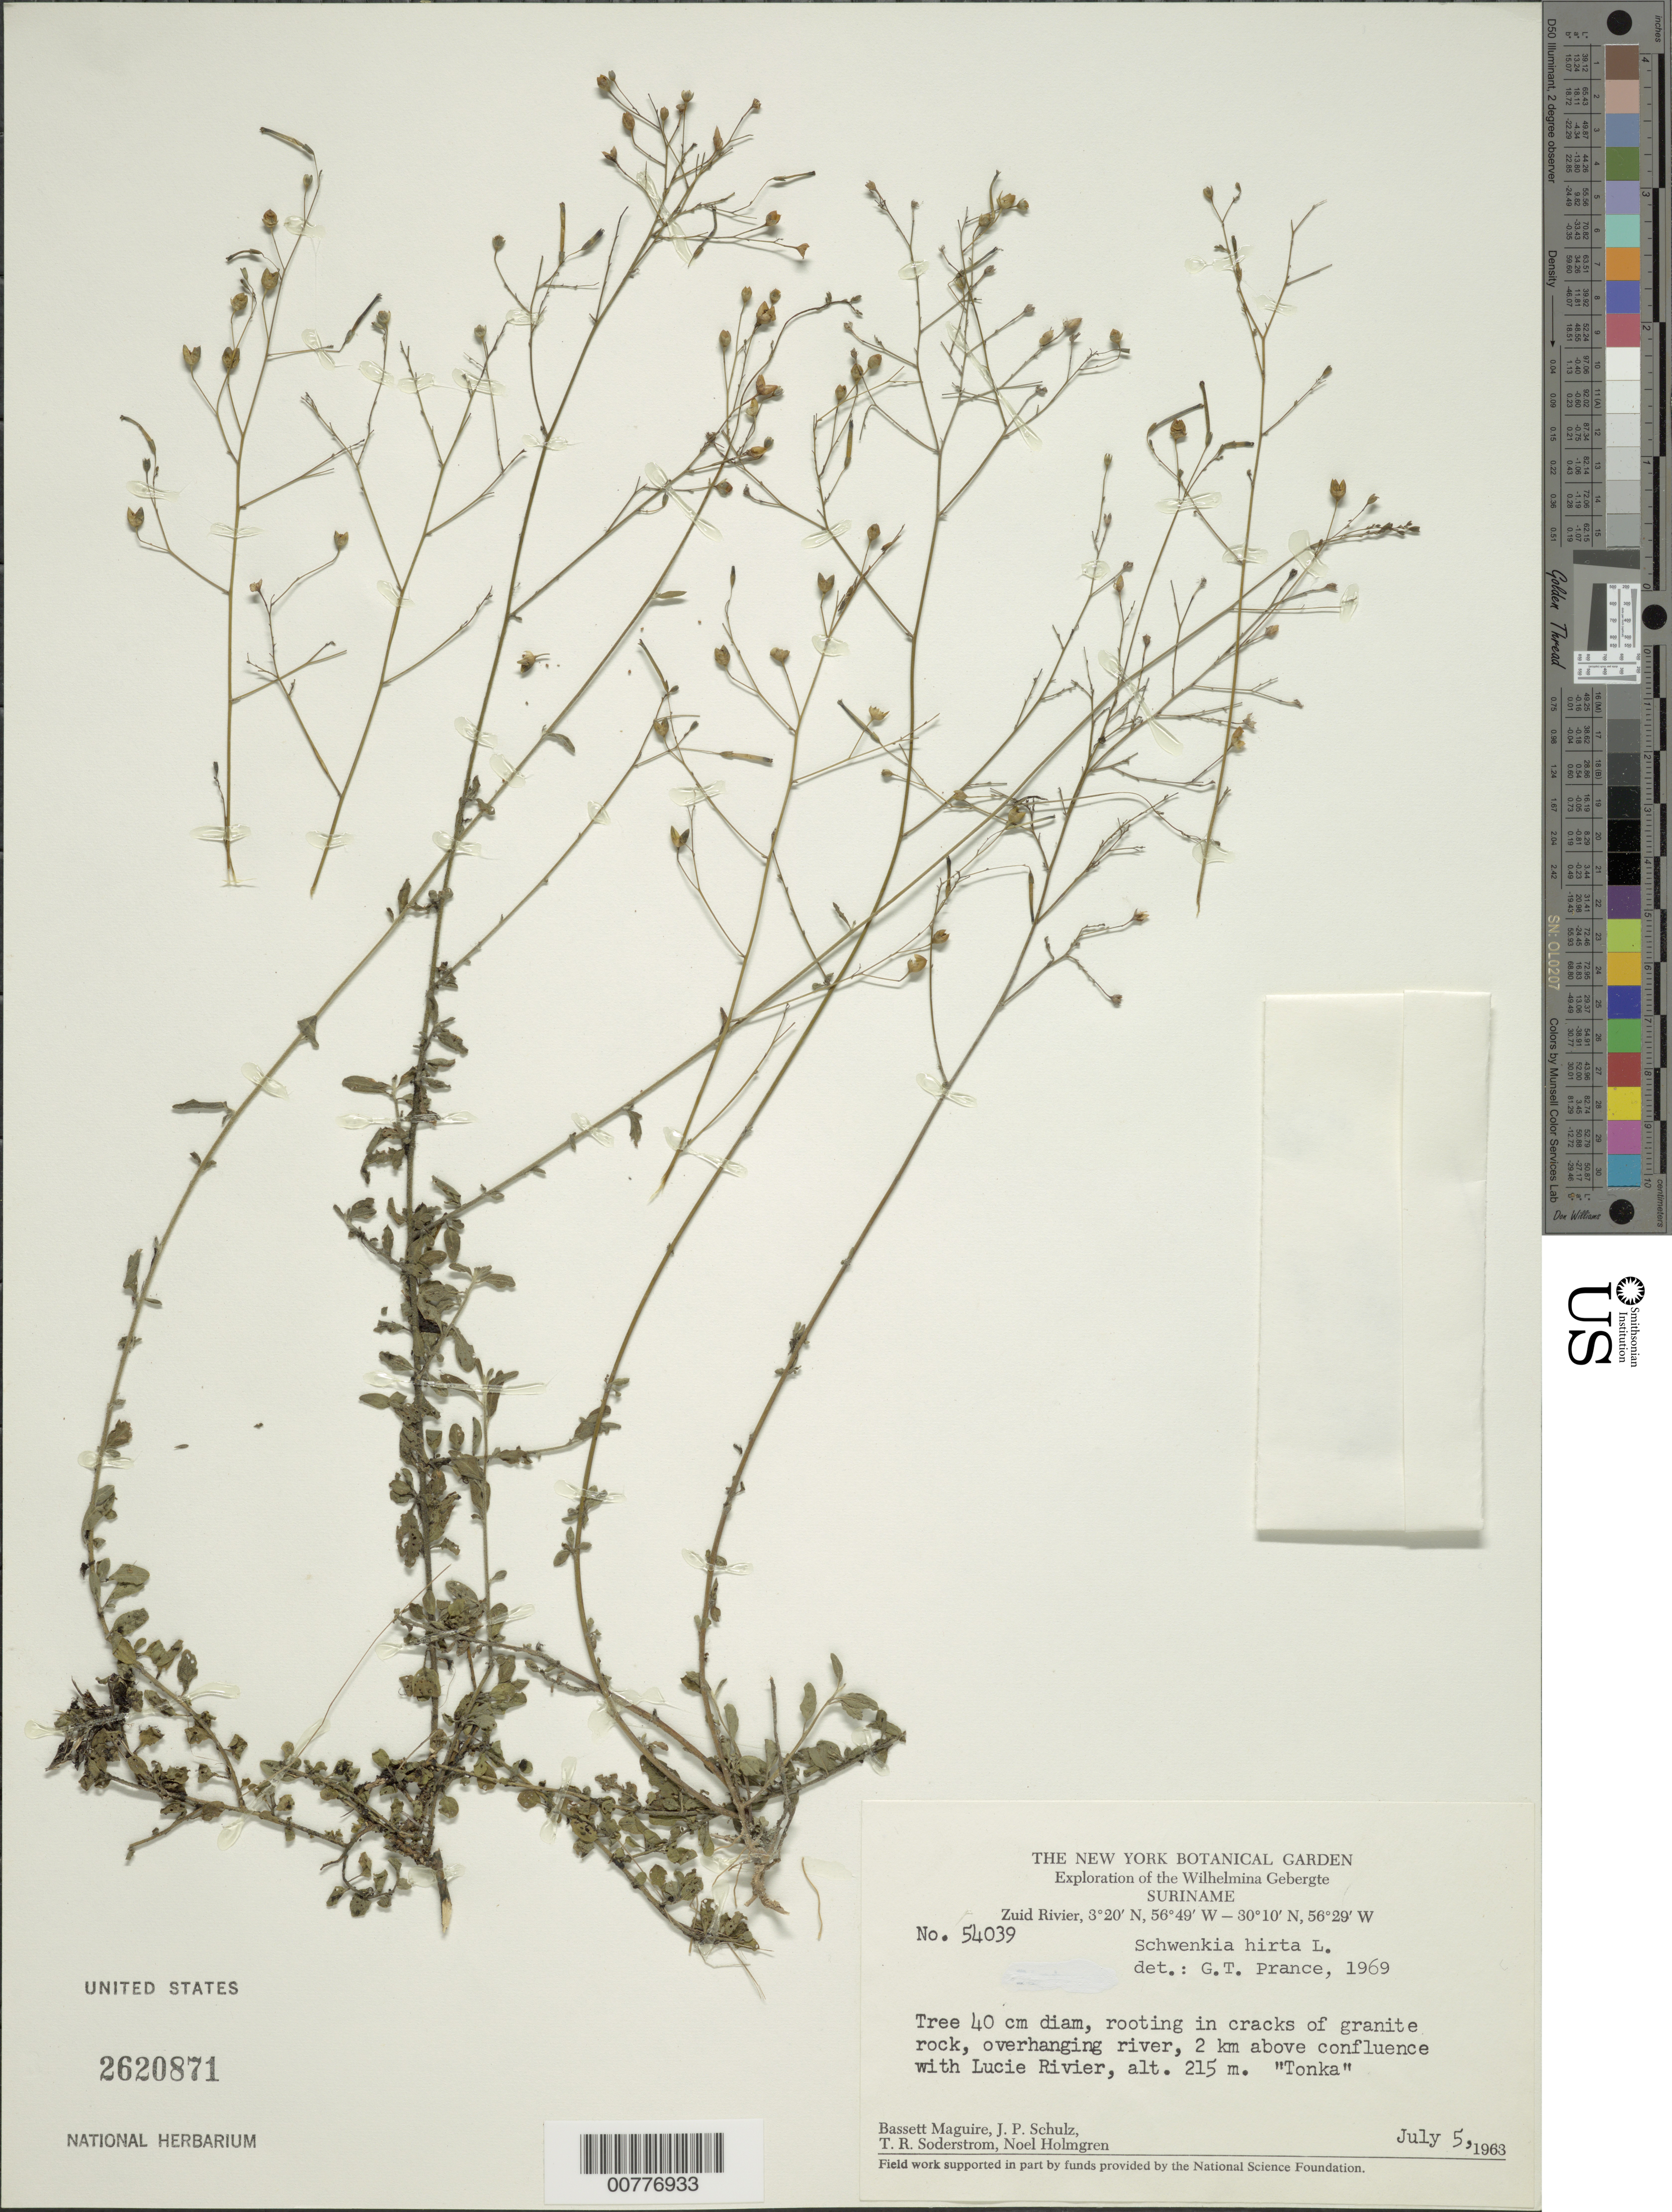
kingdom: Plantae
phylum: Tracheophyta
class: Magnoliopsida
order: Solanales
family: Solanaceae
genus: Schwenckia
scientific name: Schwenckia hirta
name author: Klotzsch ex Benth.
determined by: Prance, G. T.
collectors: B. Maguire, J. P. Schulz, T. R. Soderstrom & N. H. Holmgren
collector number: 54039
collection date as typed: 5-Jul-63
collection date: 1963-07-05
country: Suriname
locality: Zuid River, 2 km above confluence with Lucie R., Wilhelmina Gebergte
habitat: Rooting in cracks of granite rock, overhanging river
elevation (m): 215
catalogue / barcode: US 2620871